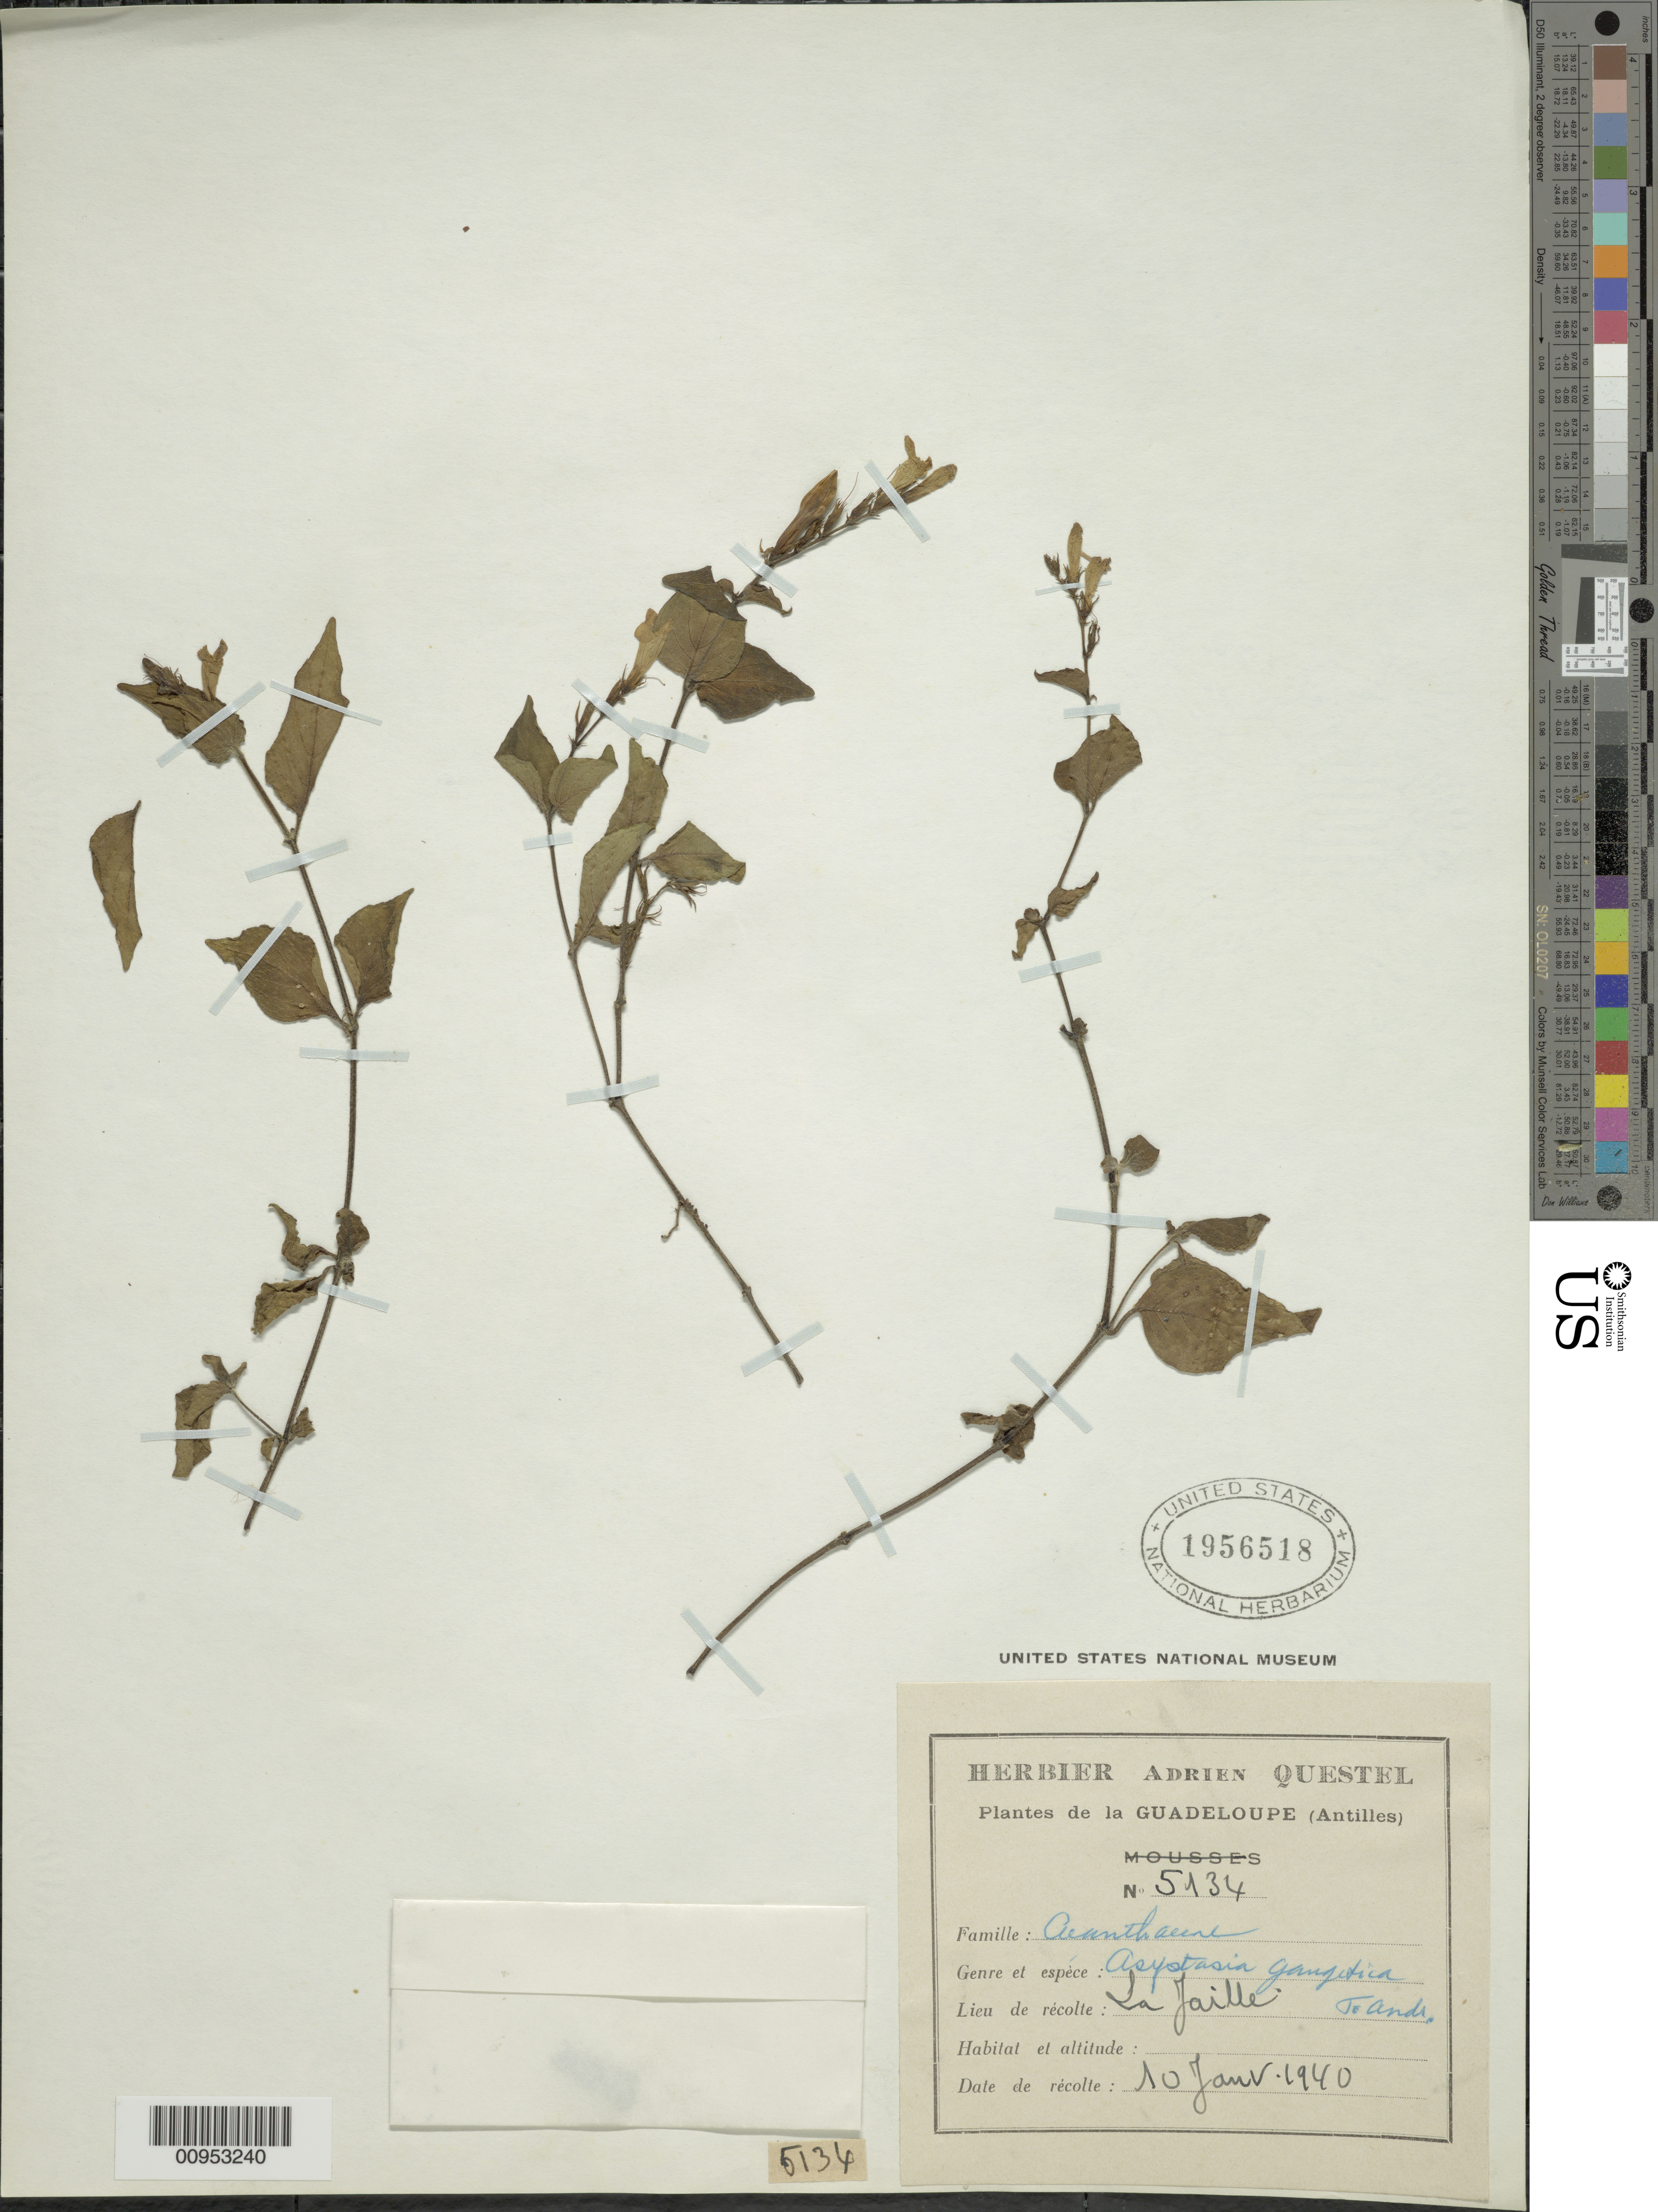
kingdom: Plantae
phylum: Tracheophyta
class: Magnoliopsida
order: Lamiales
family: Acanthaceae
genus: Asystasia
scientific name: Asystasia gangetica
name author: (L.) T. Anderson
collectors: A. Questel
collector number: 5134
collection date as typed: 10 Jan 1940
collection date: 1940-01-10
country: Guadeloupe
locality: La Jaille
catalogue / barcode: US 1956518